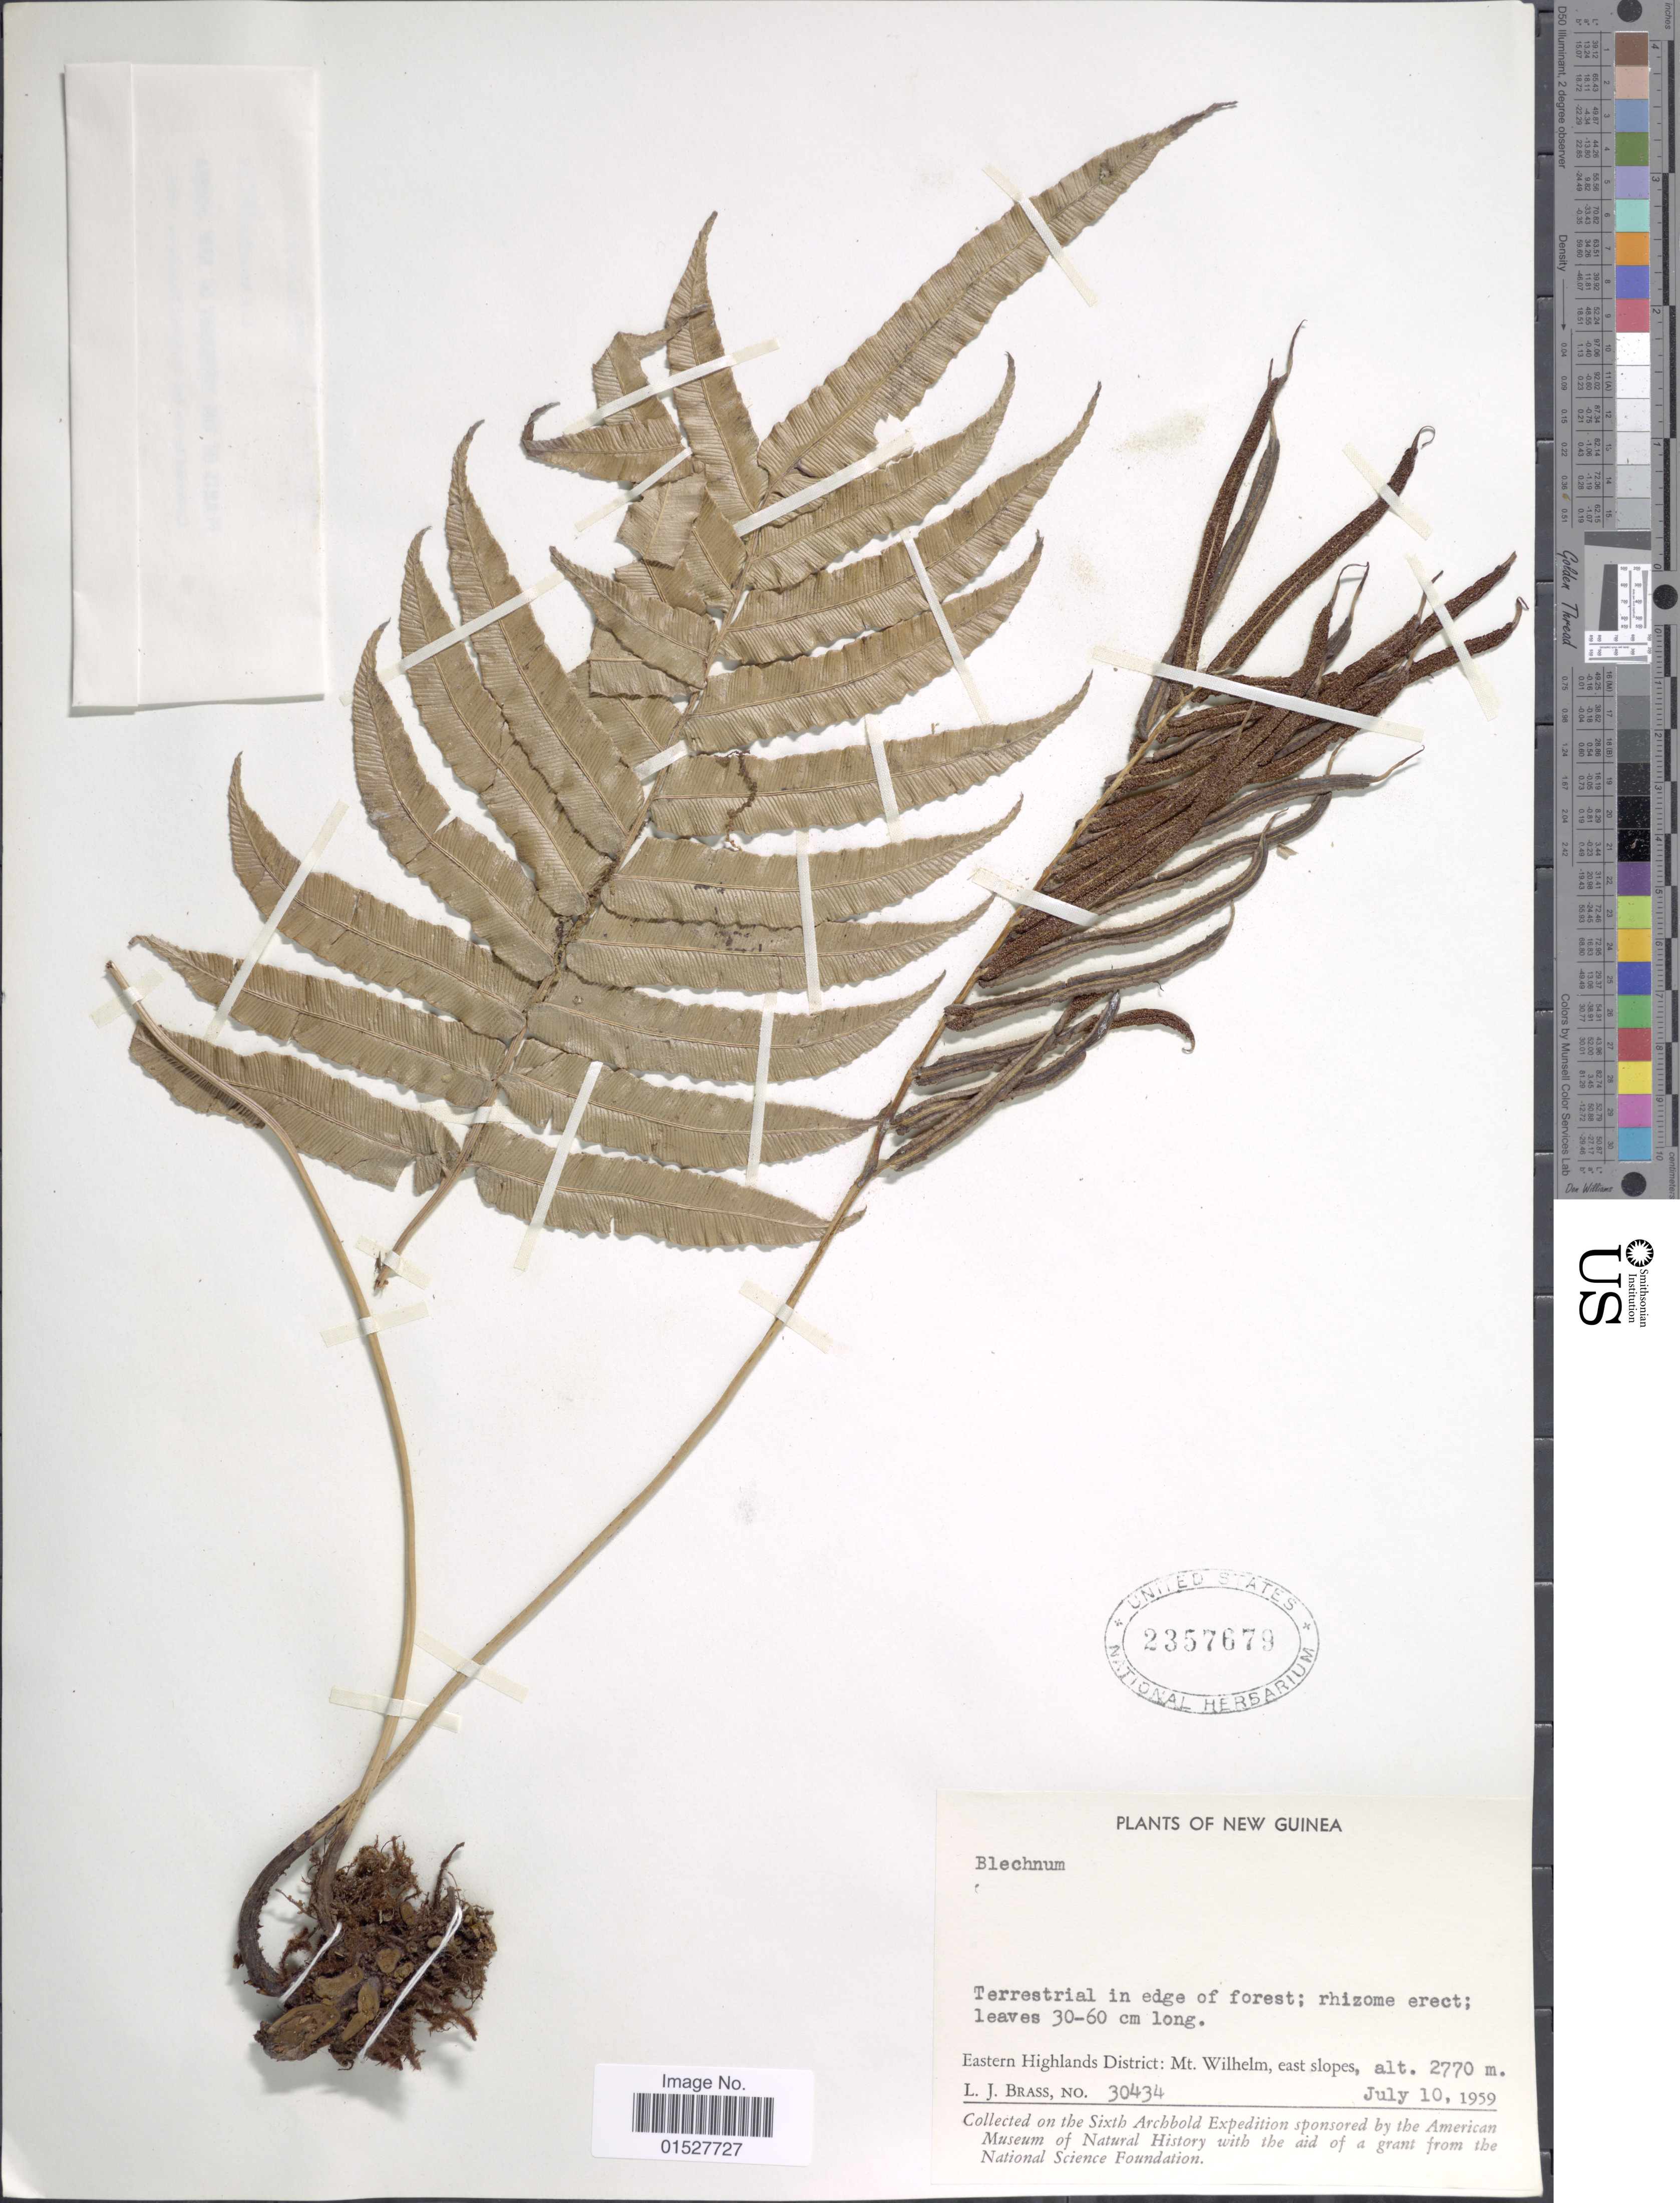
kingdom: Plantae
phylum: Tracheophyta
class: Polypodiopsida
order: Polypodiales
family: Blechnaceae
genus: Blechnum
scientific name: Blechnum sp.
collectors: L. J. Brass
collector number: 30434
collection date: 1959-07-10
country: Papua New Guinea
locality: New Guinea. Eastern Highlands District: Mt. Wilhelm, east slopes.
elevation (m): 2770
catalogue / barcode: US 2357679